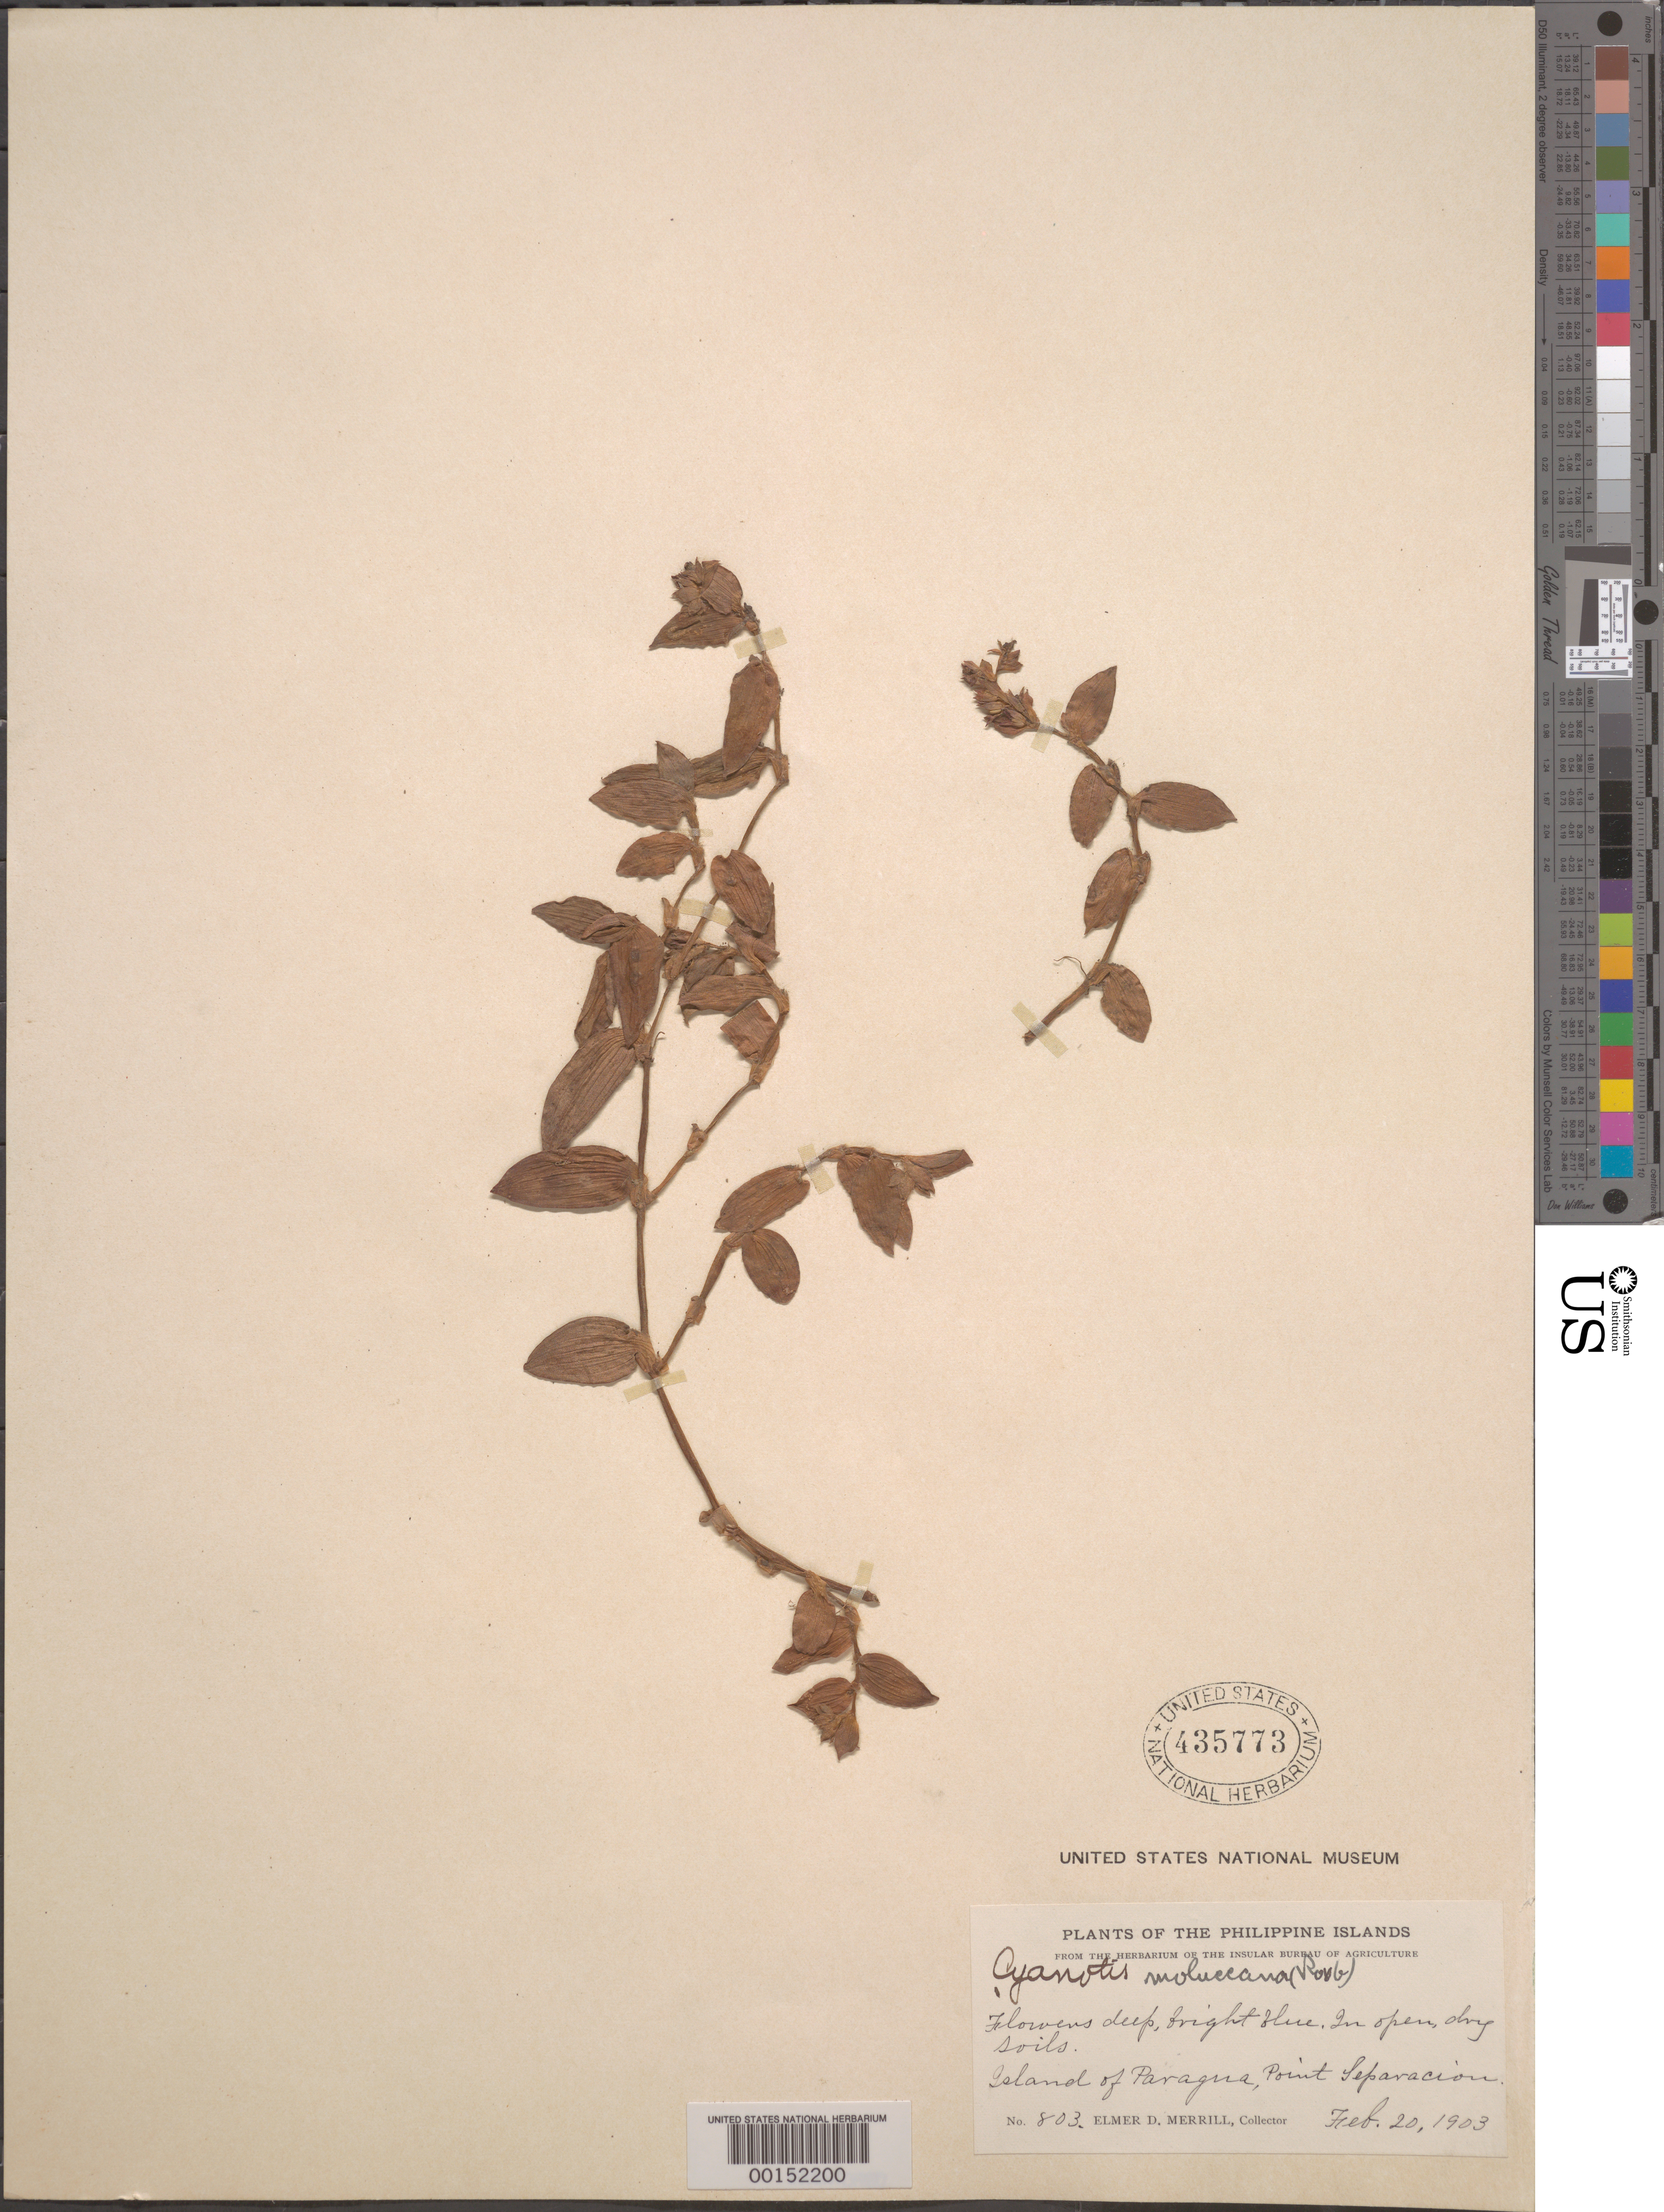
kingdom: Plantae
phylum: Tracheophyta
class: Liliopsida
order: Commelinales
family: Commelinaceae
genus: Belosynapsis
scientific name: Belosynapsis ciliata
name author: (Blume) R.S. Rao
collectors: E. D. Merrill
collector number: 803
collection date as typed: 20 Feb 1903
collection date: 1903-02-20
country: Philippines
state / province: Mimaropa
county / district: Palawan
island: Palawan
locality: Paragua; point separacion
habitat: Dry, open soil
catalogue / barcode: US 435773